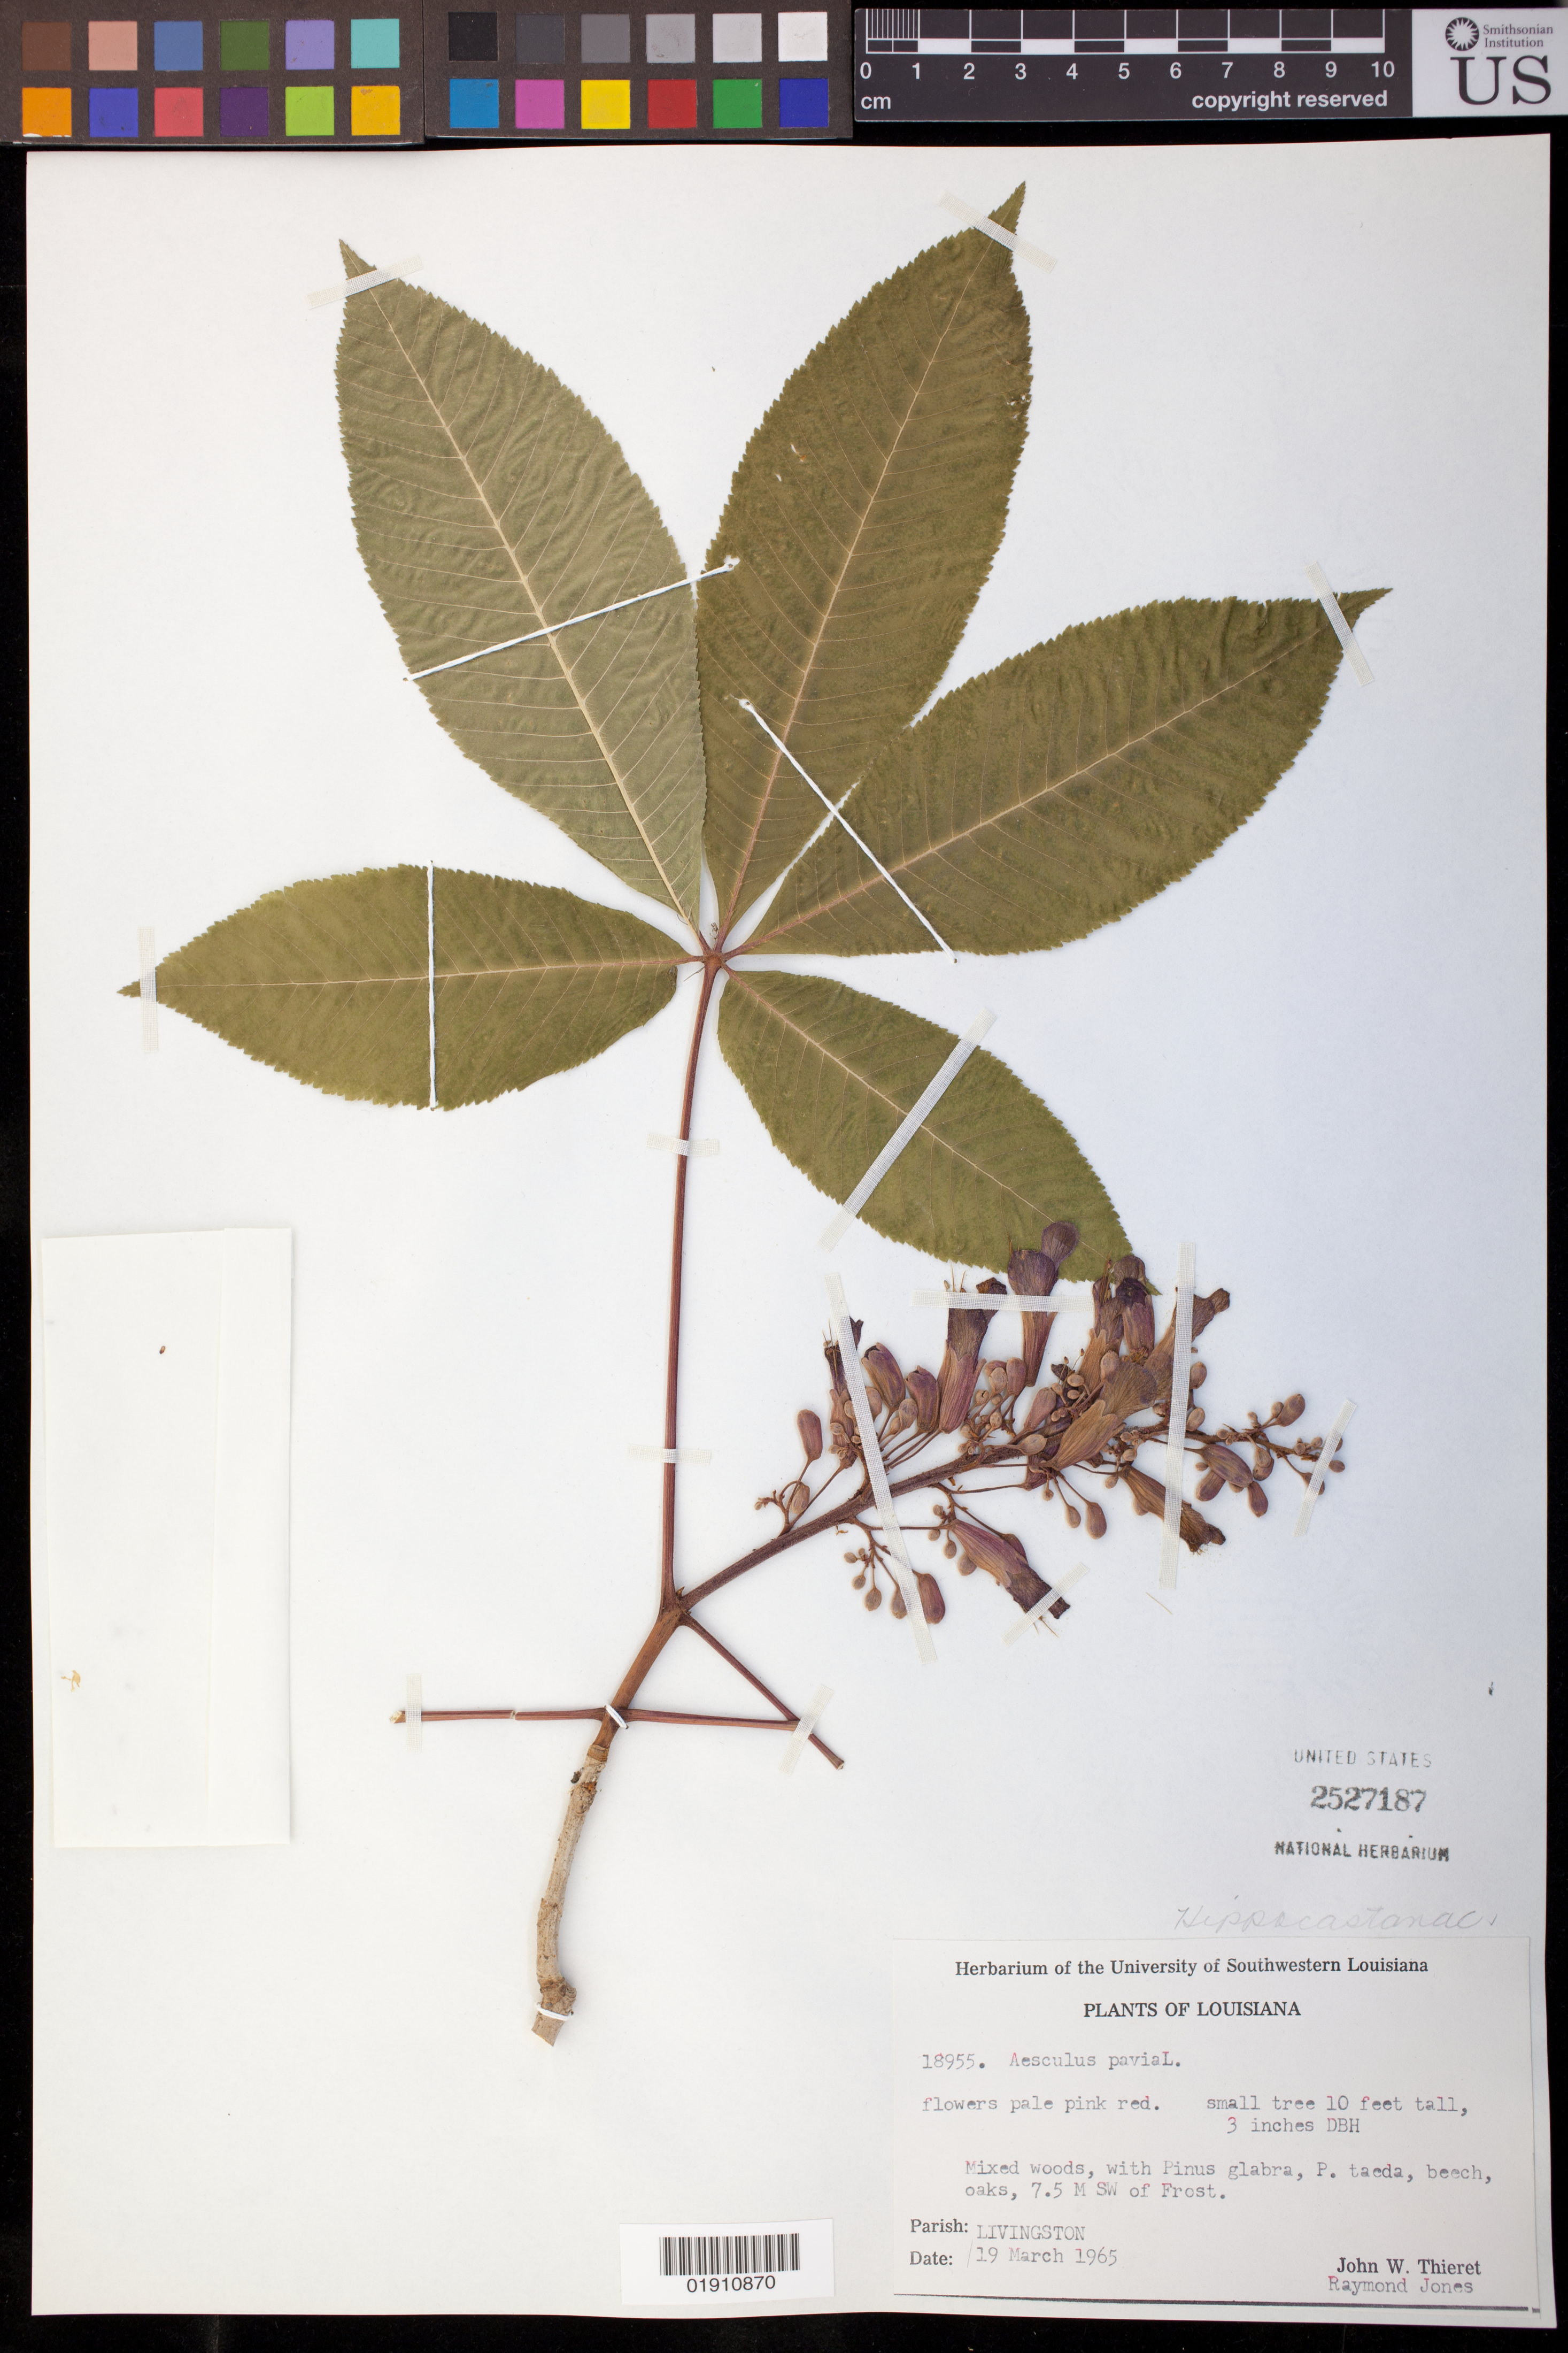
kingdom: Plantae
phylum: Tracheophyta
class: Magnoliopsida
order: Sapindales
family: Sapindaceae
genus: Aesculus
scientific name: Aesculus pavia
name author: L.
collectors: R. Jones & J. W. Thieret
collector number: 18955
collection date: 1965-03-19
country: United States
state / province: Louisiana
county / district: Livingston Parish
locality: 7.5 M SW of Frost.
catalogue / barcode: US 2527187